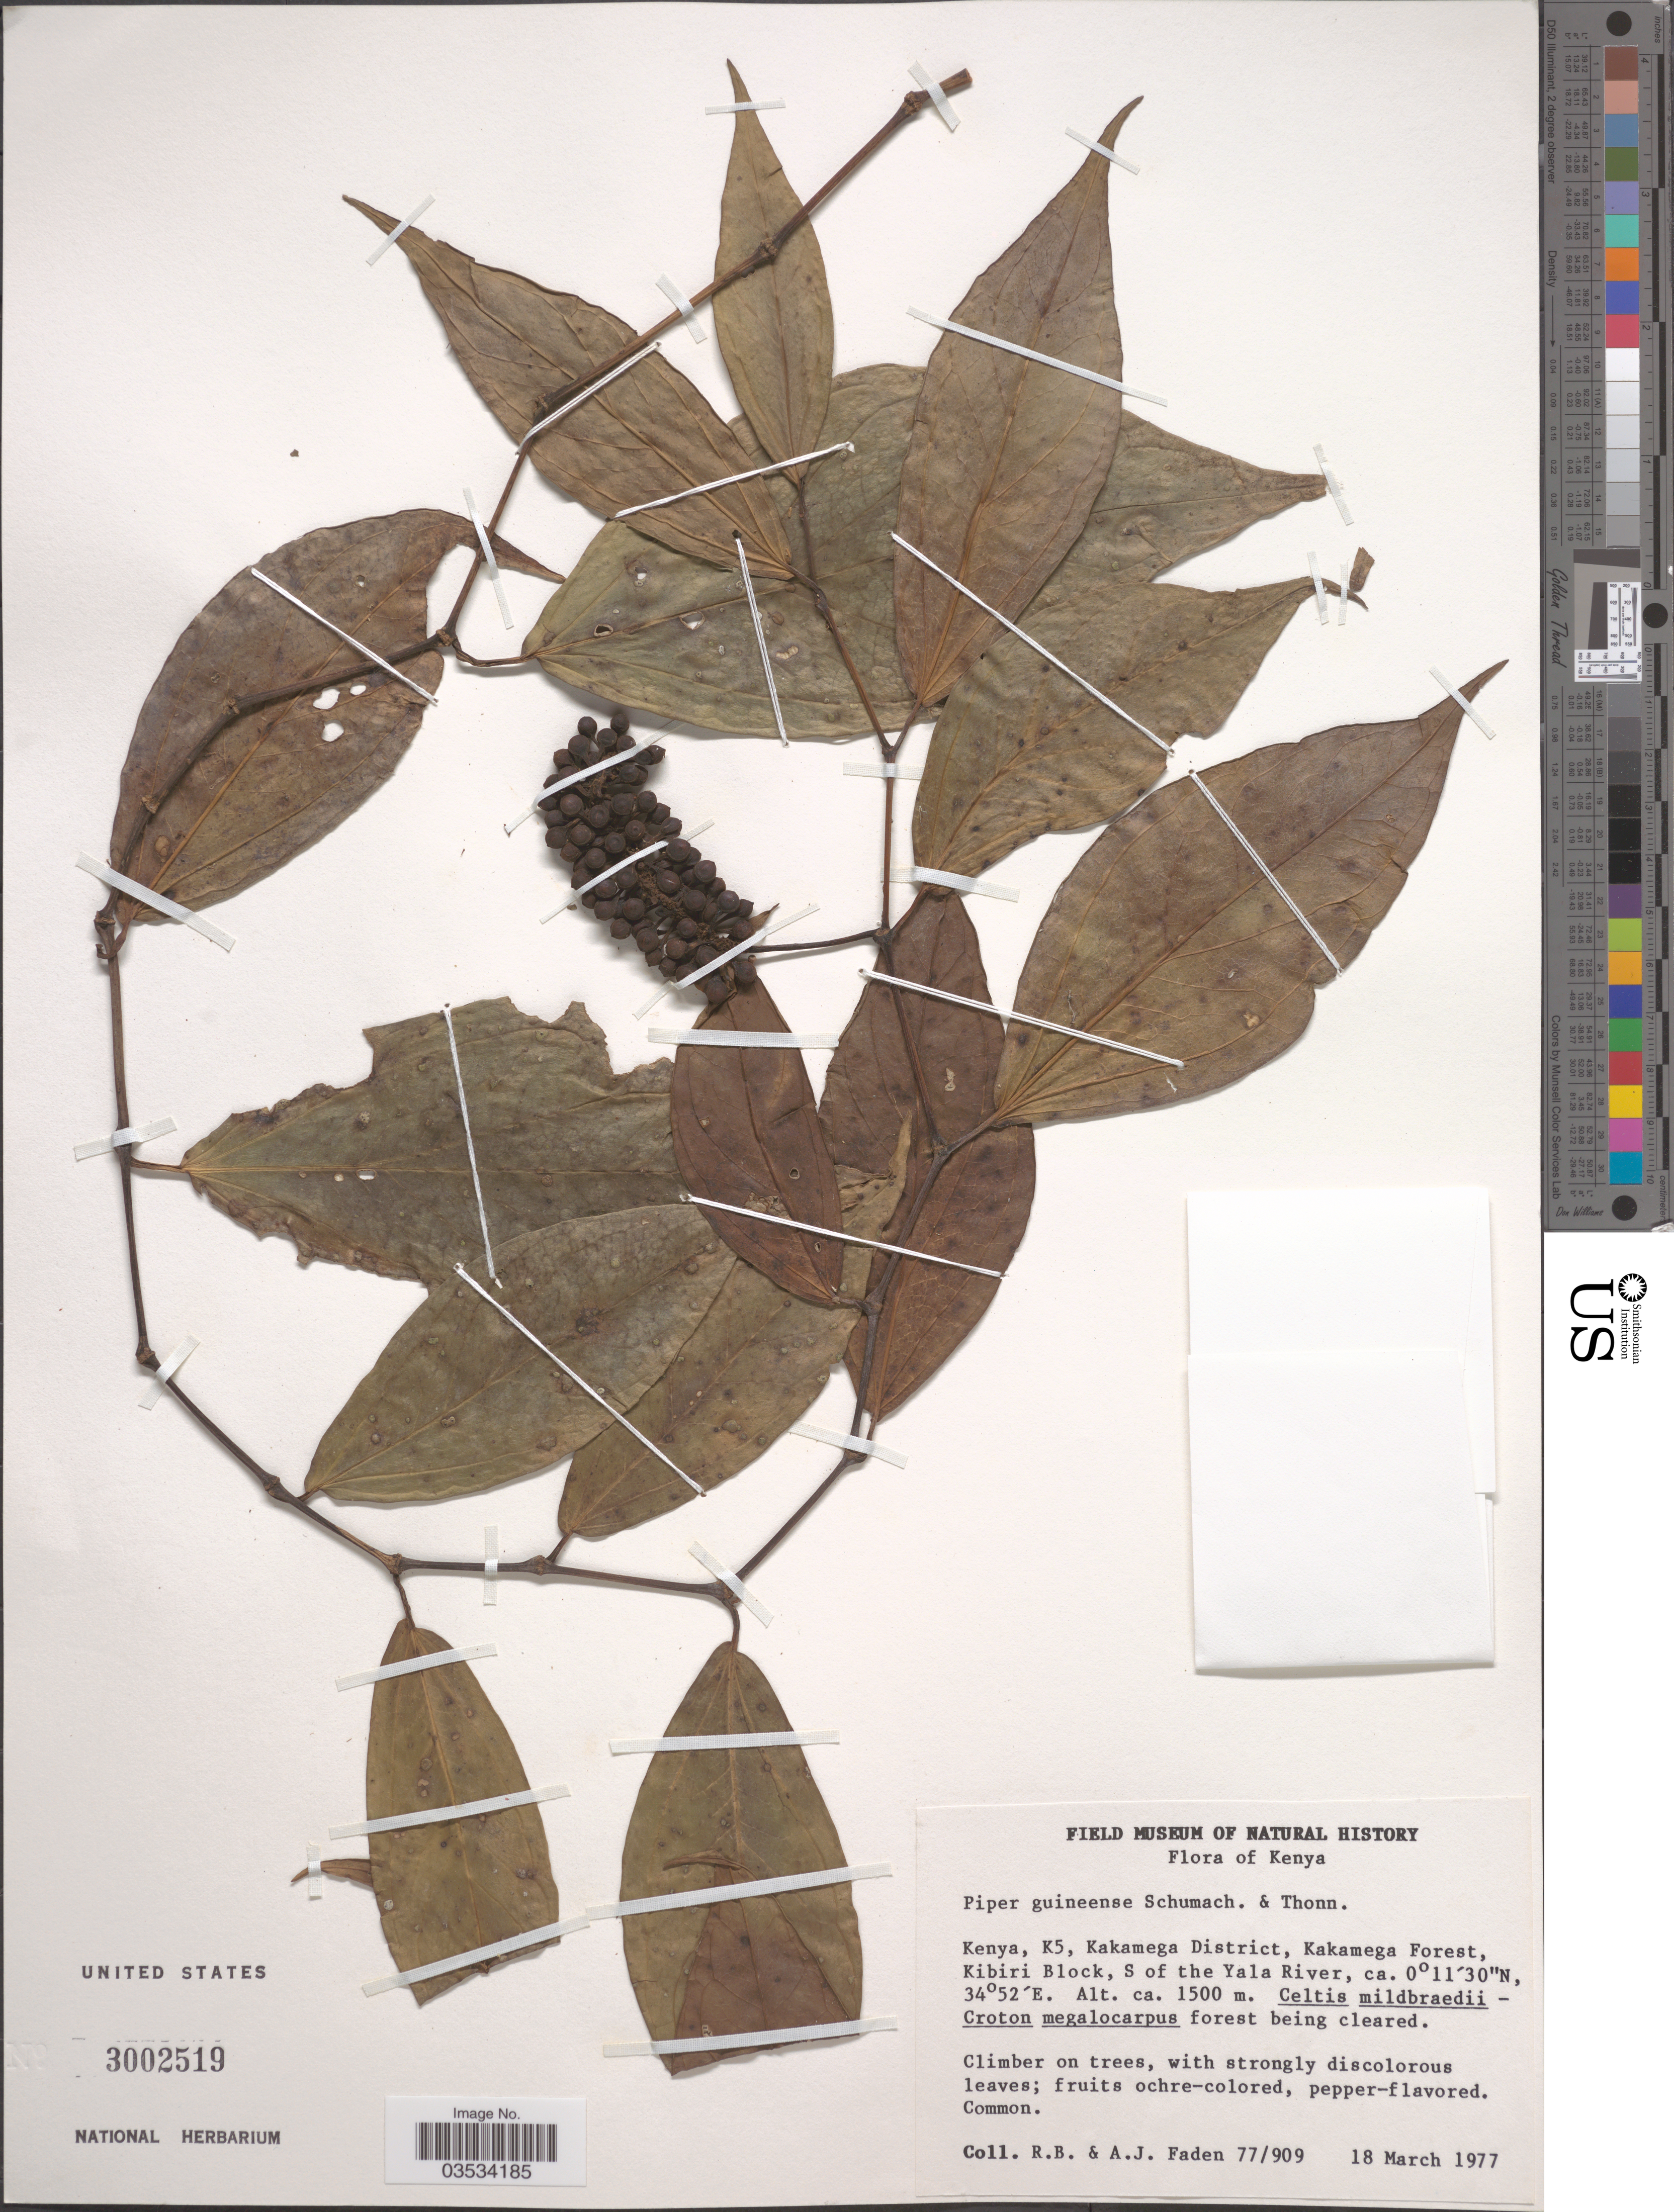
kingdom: Plantae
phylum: Tracheophyta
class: Magnoliopsida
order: Piperales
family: Piperaceae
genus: Piper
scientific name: Piper guineense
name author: Schumach. & Thonn.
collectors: R. B. Faden & A. J. Faden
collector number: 77/909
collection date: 1977-03-18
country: Kenya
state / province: Kakamega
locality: K5, Kakamega District, Kakamega Forest, Kibiri Block, S of the Yala River.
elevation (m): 1500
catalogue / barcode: US 3002519